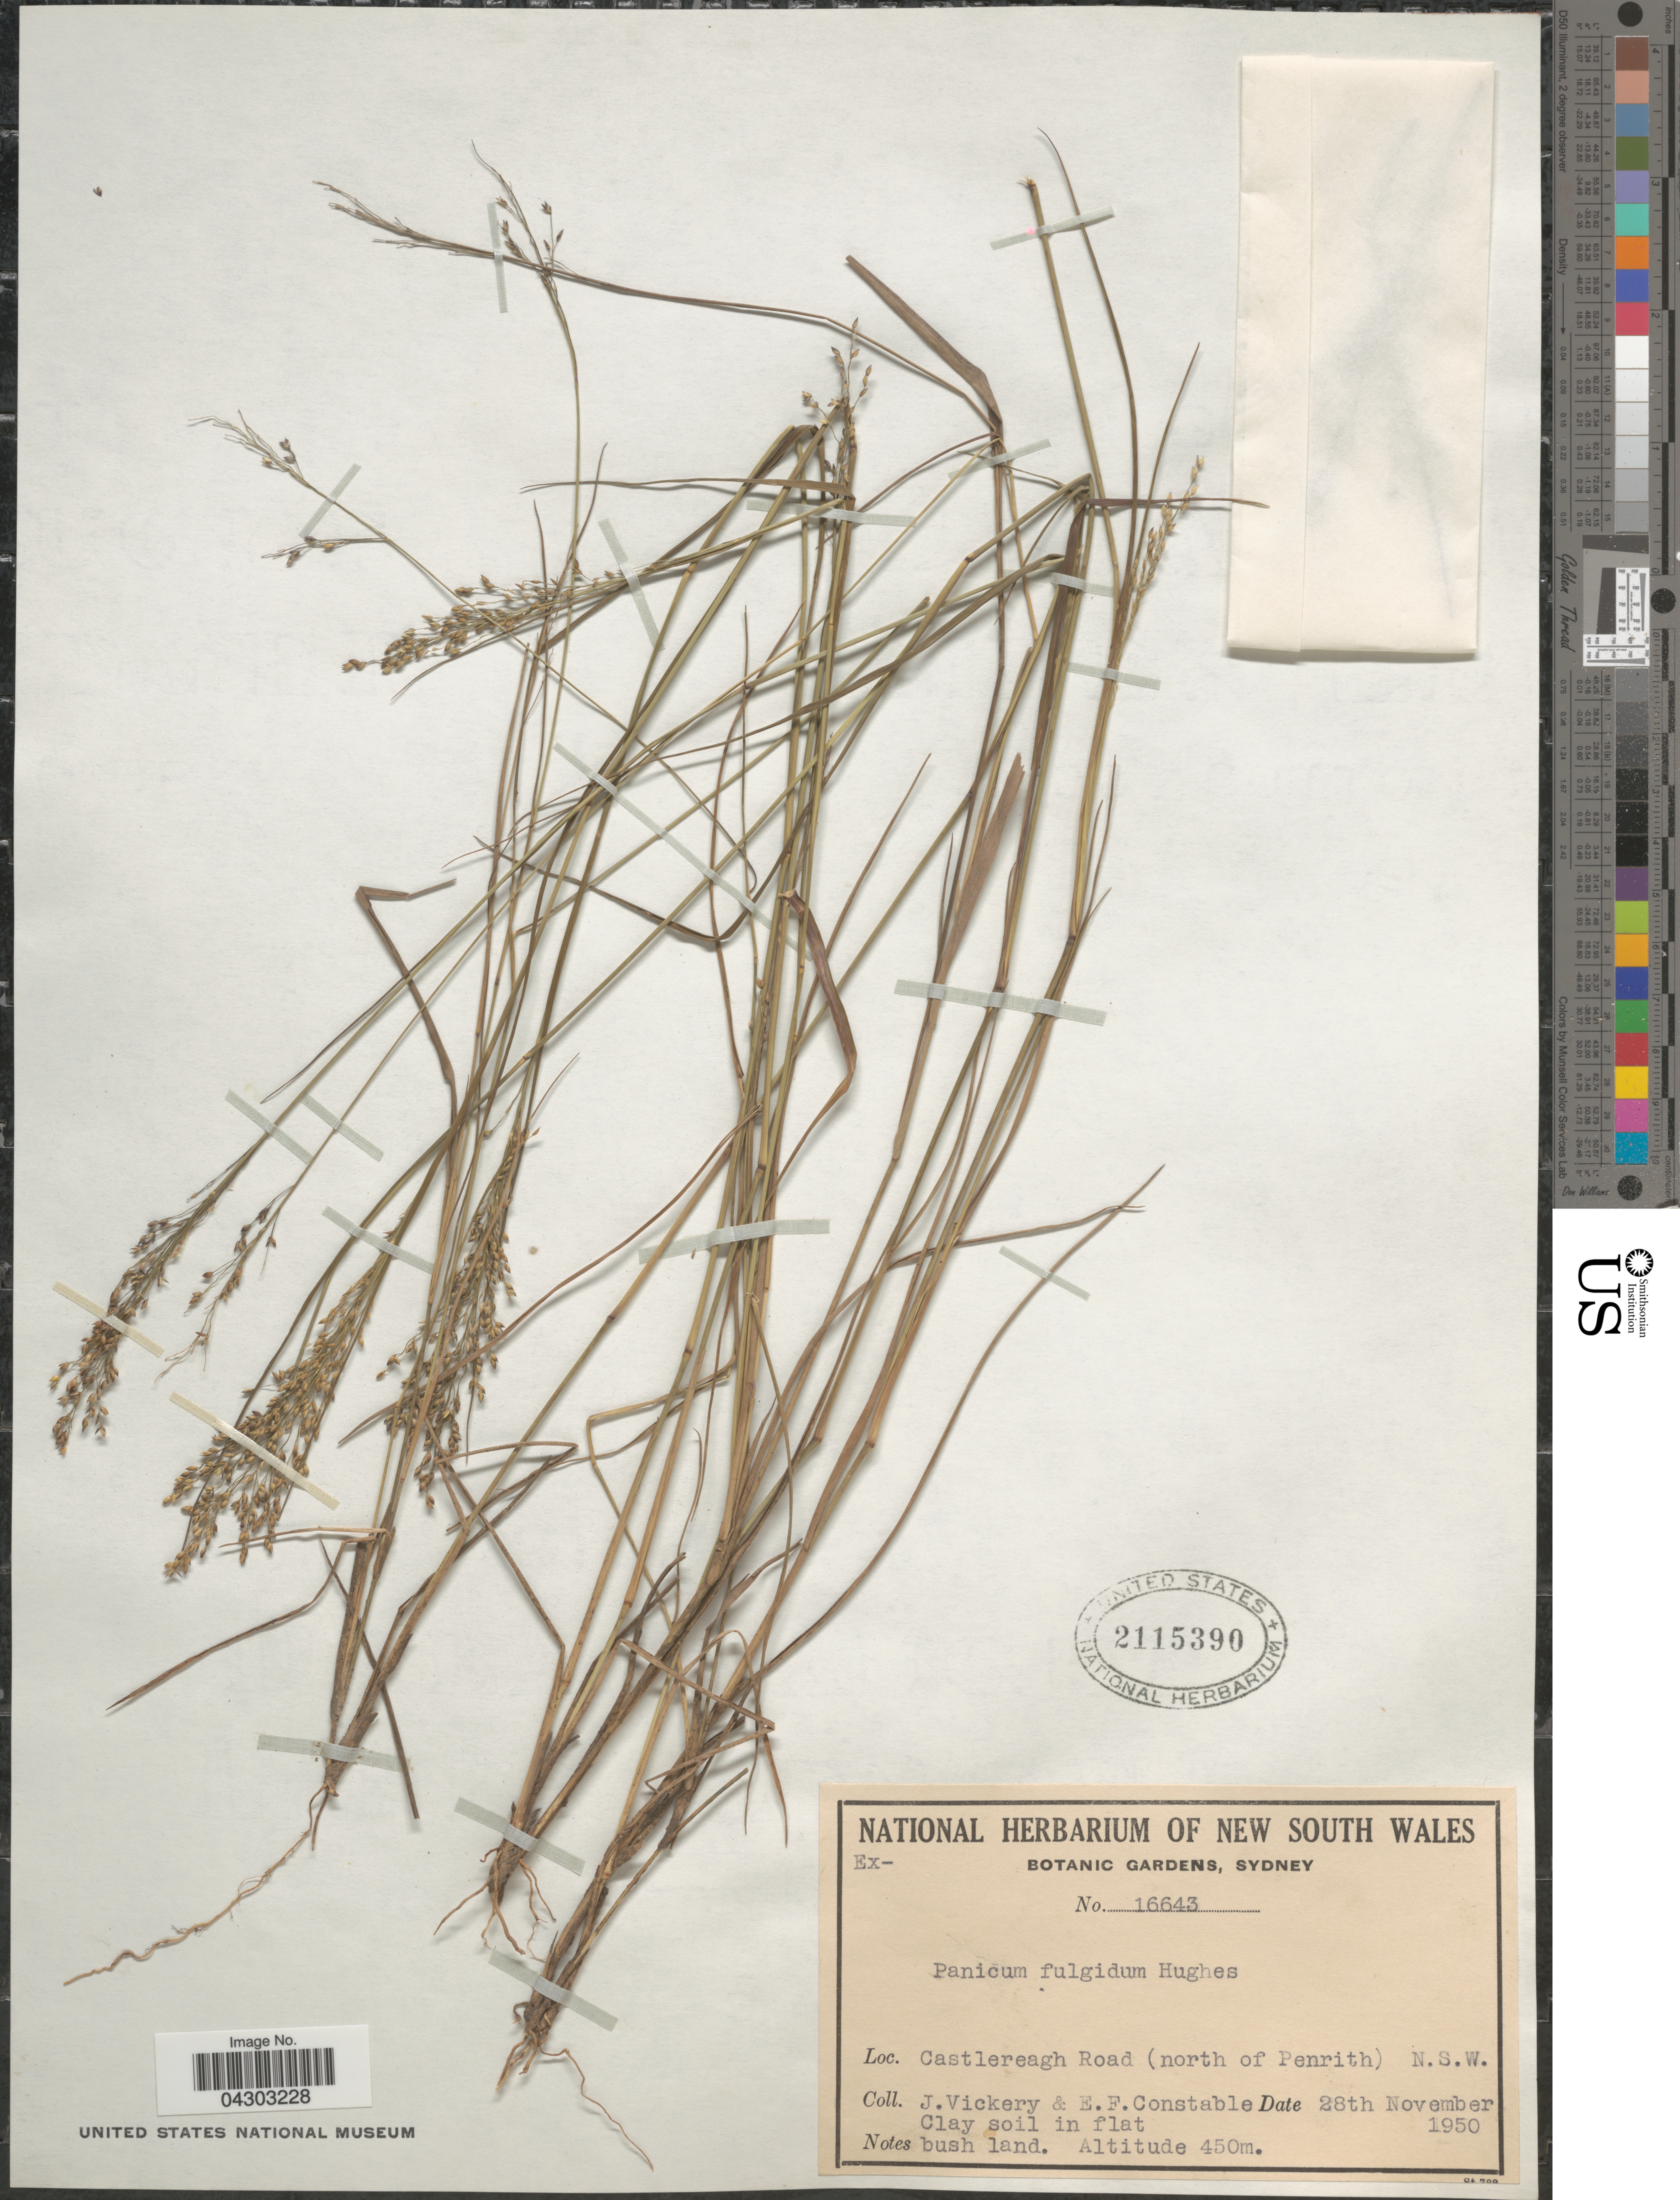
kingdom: Plantae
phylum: Tracheophyta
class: Liliopsida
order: Poales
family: Poaceae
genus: Panicum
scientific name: Panicum simile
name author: Domin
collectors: J. Vickery & E. F. Constable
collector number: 16643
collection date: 1950-11-28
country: Australia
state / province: New South Wales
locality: Castlereagh Road (north of Penrith).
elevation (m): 450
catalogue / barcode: US 2115390